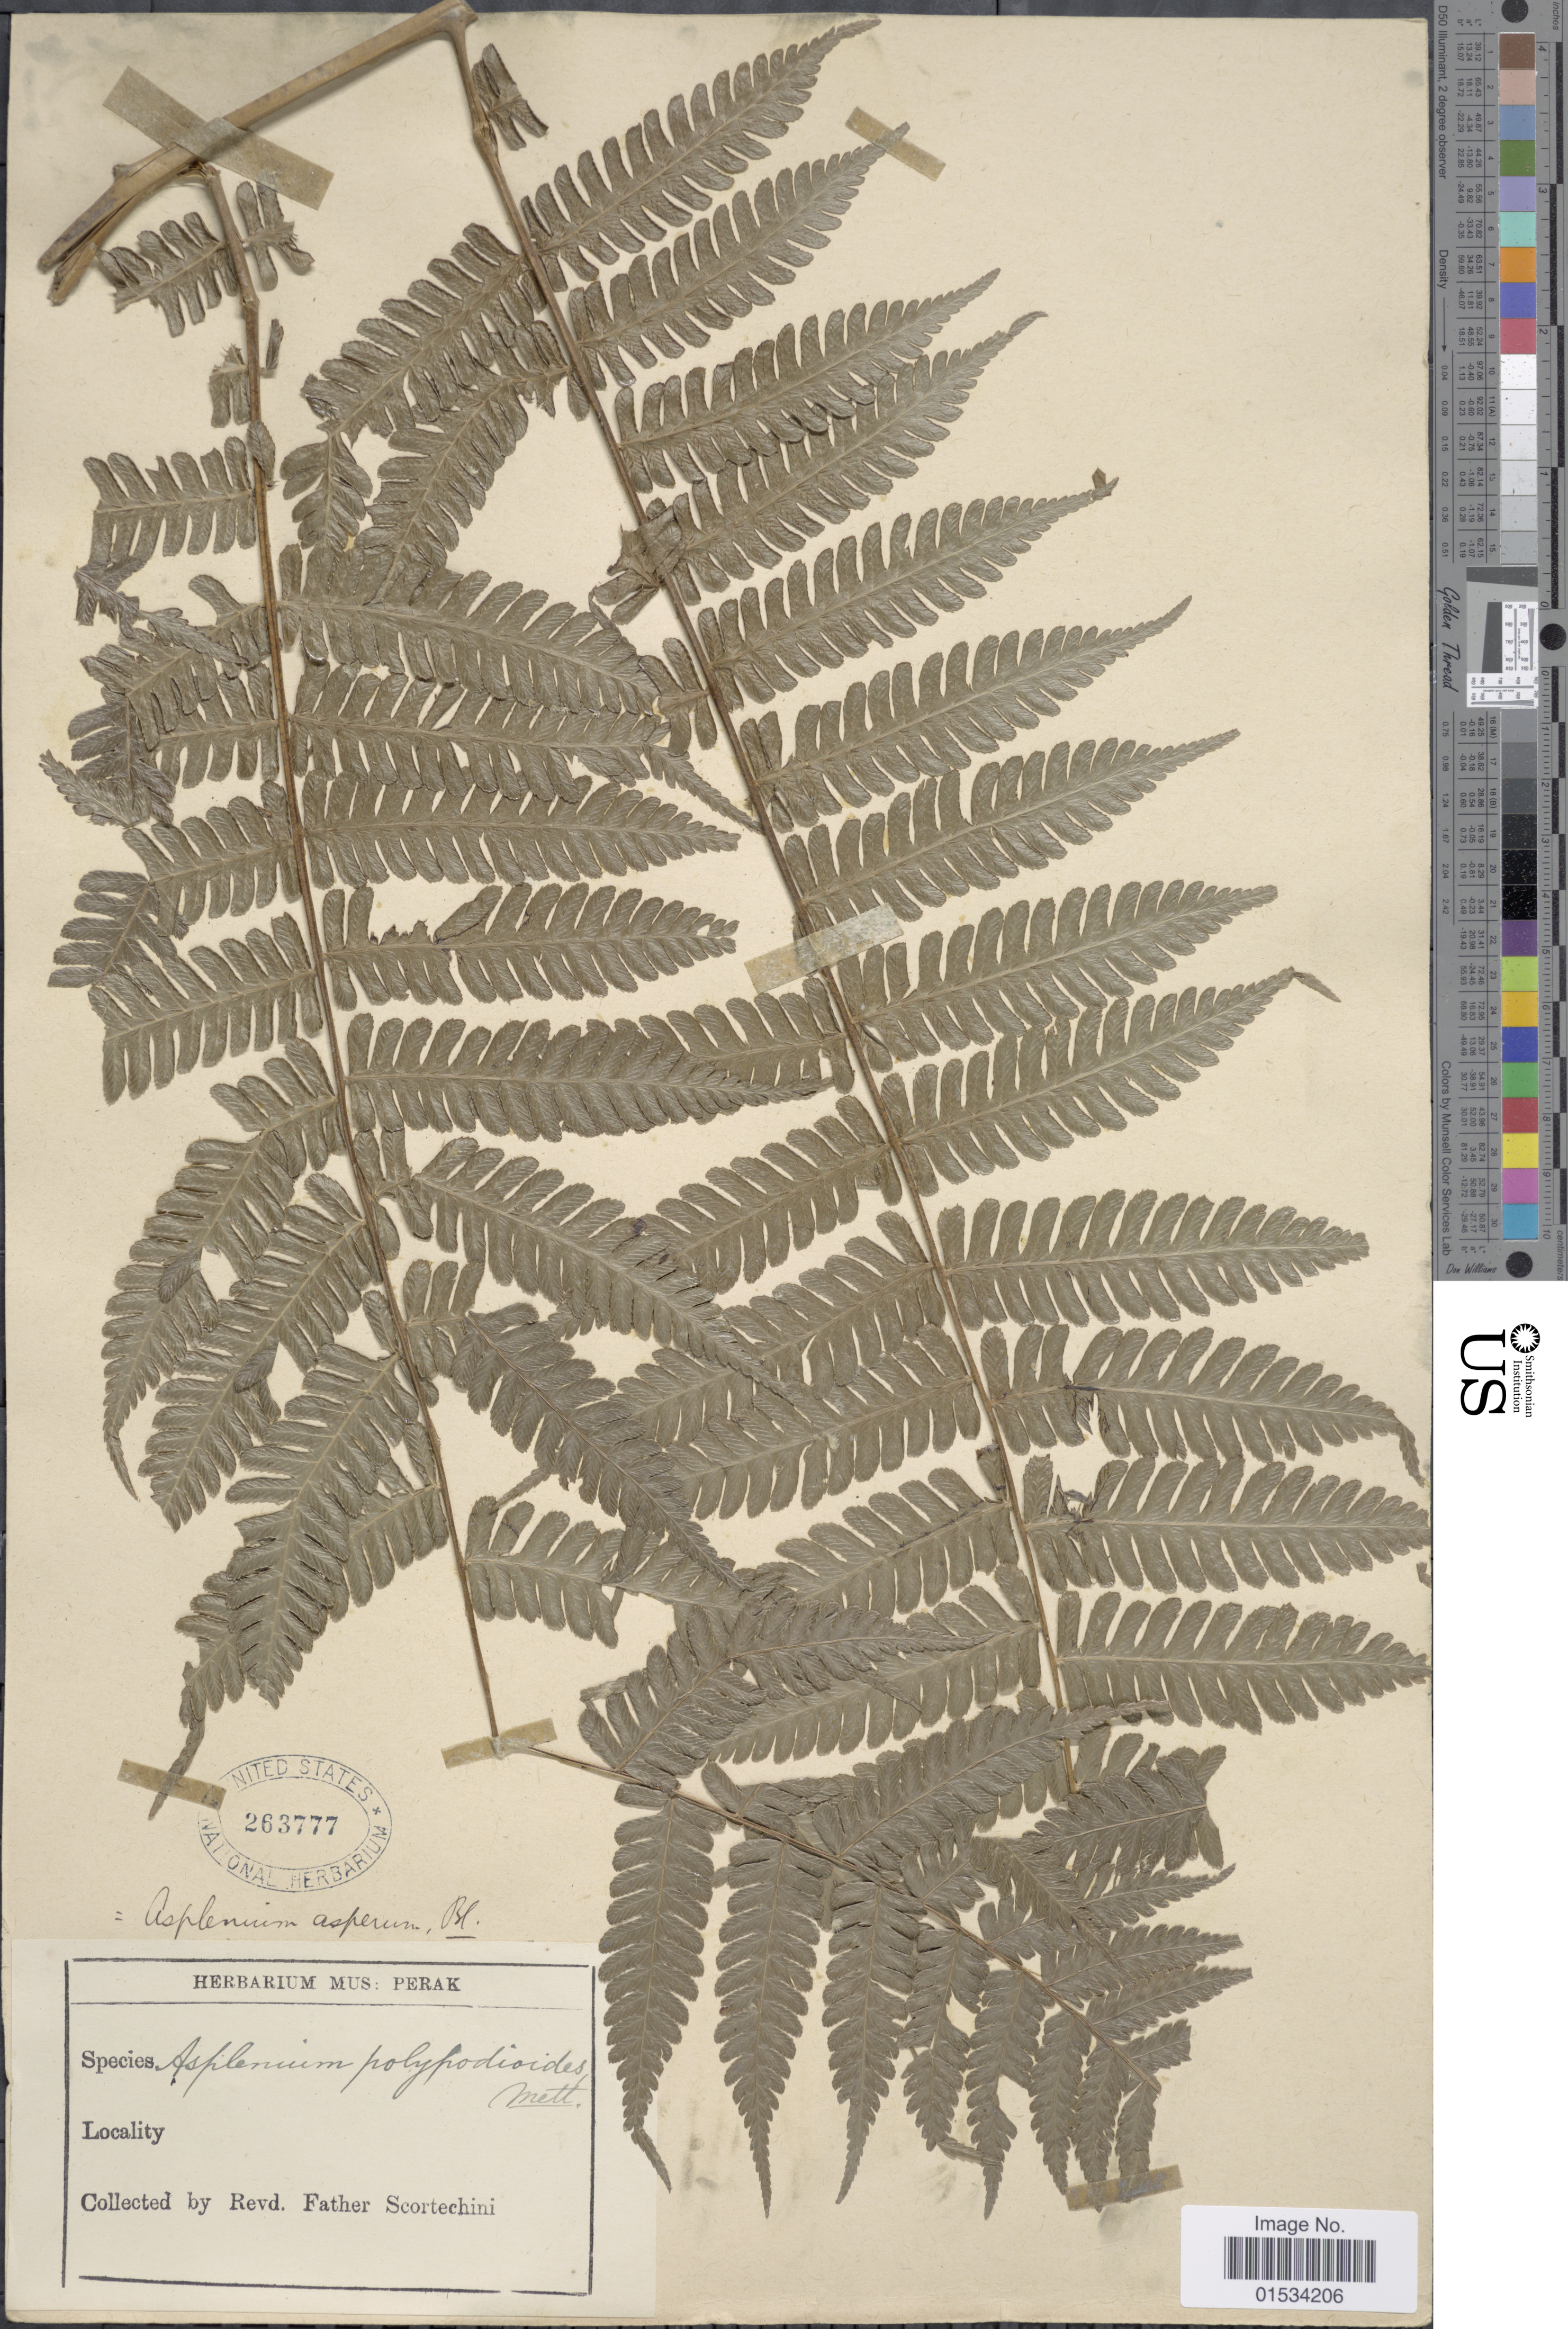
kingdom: Plantae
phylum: Tracheophyta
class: Polypodiopsida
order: Polypodiales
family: Athyriaceae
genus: Diplazium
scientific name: Diplazium polypodioides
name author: Blume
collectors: Fr. Scortechini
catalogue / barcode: US 263777